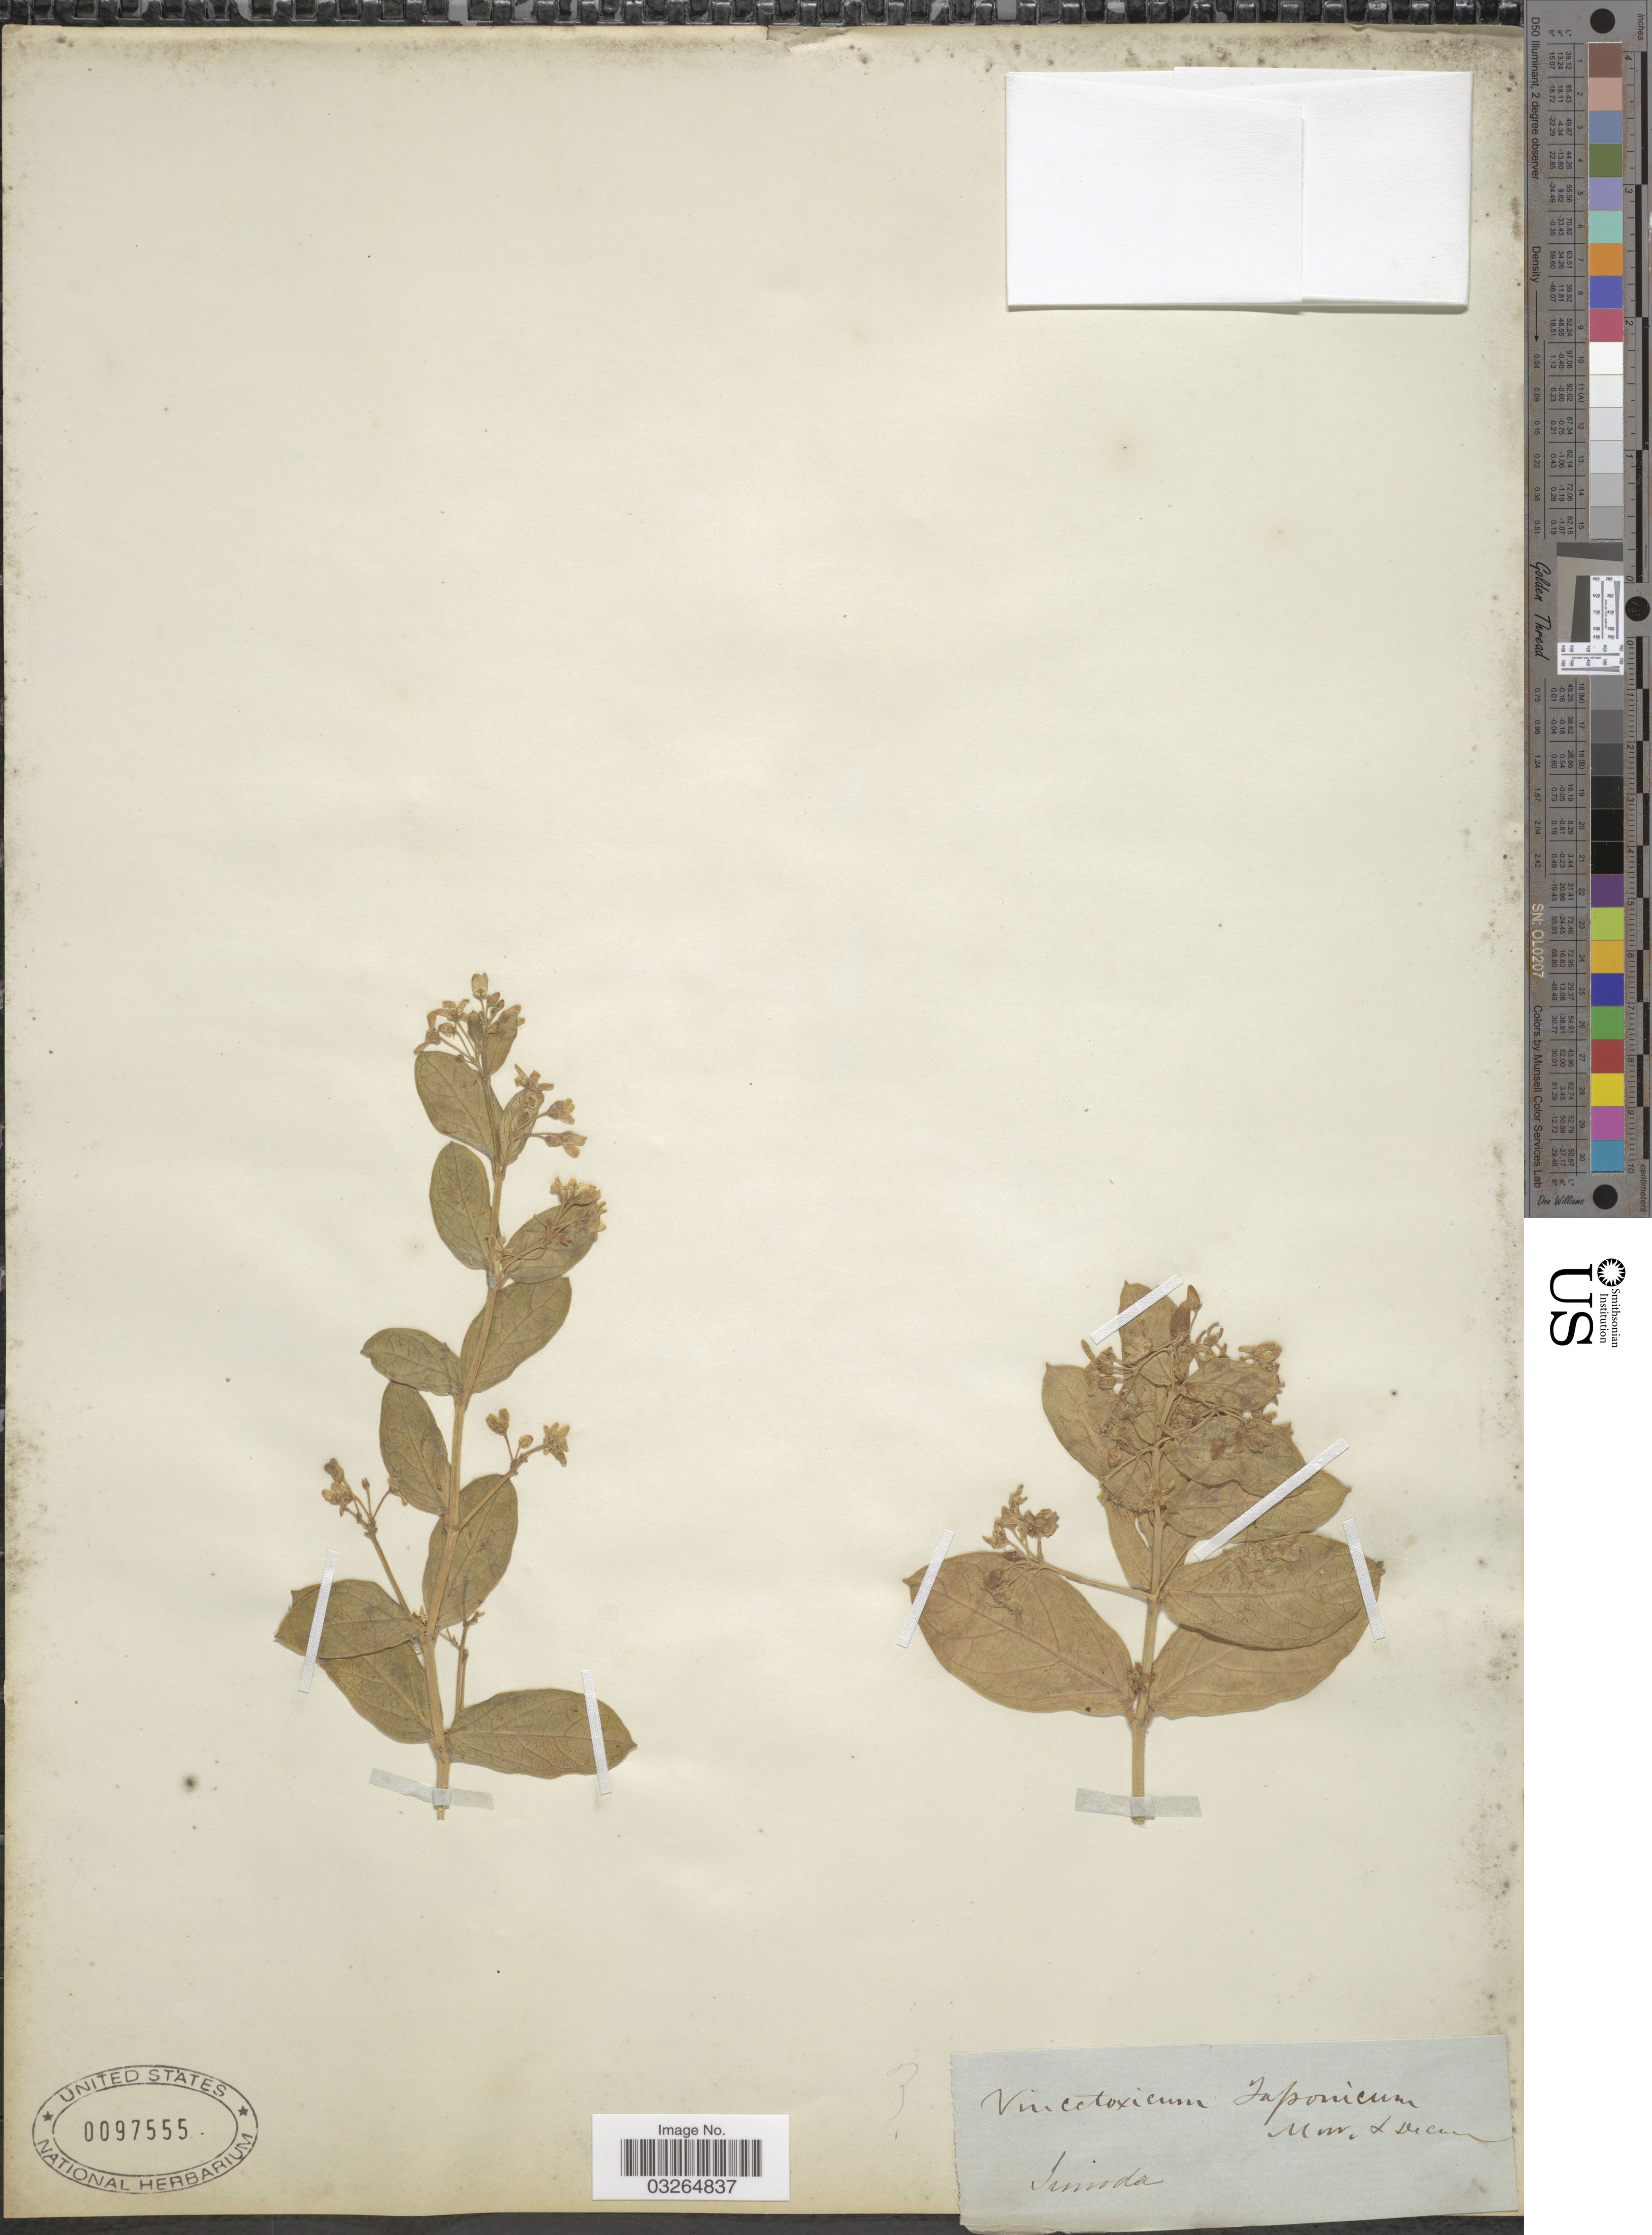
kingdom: Plantae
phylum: Tracheophyta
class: Magnoliopsida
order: Gentianales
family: Apocynaceae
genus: Cynanchum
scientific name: Cynanchum japonicum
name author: É. Morren & Decne.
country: Japan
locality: Simoda.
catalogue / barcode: US 97555